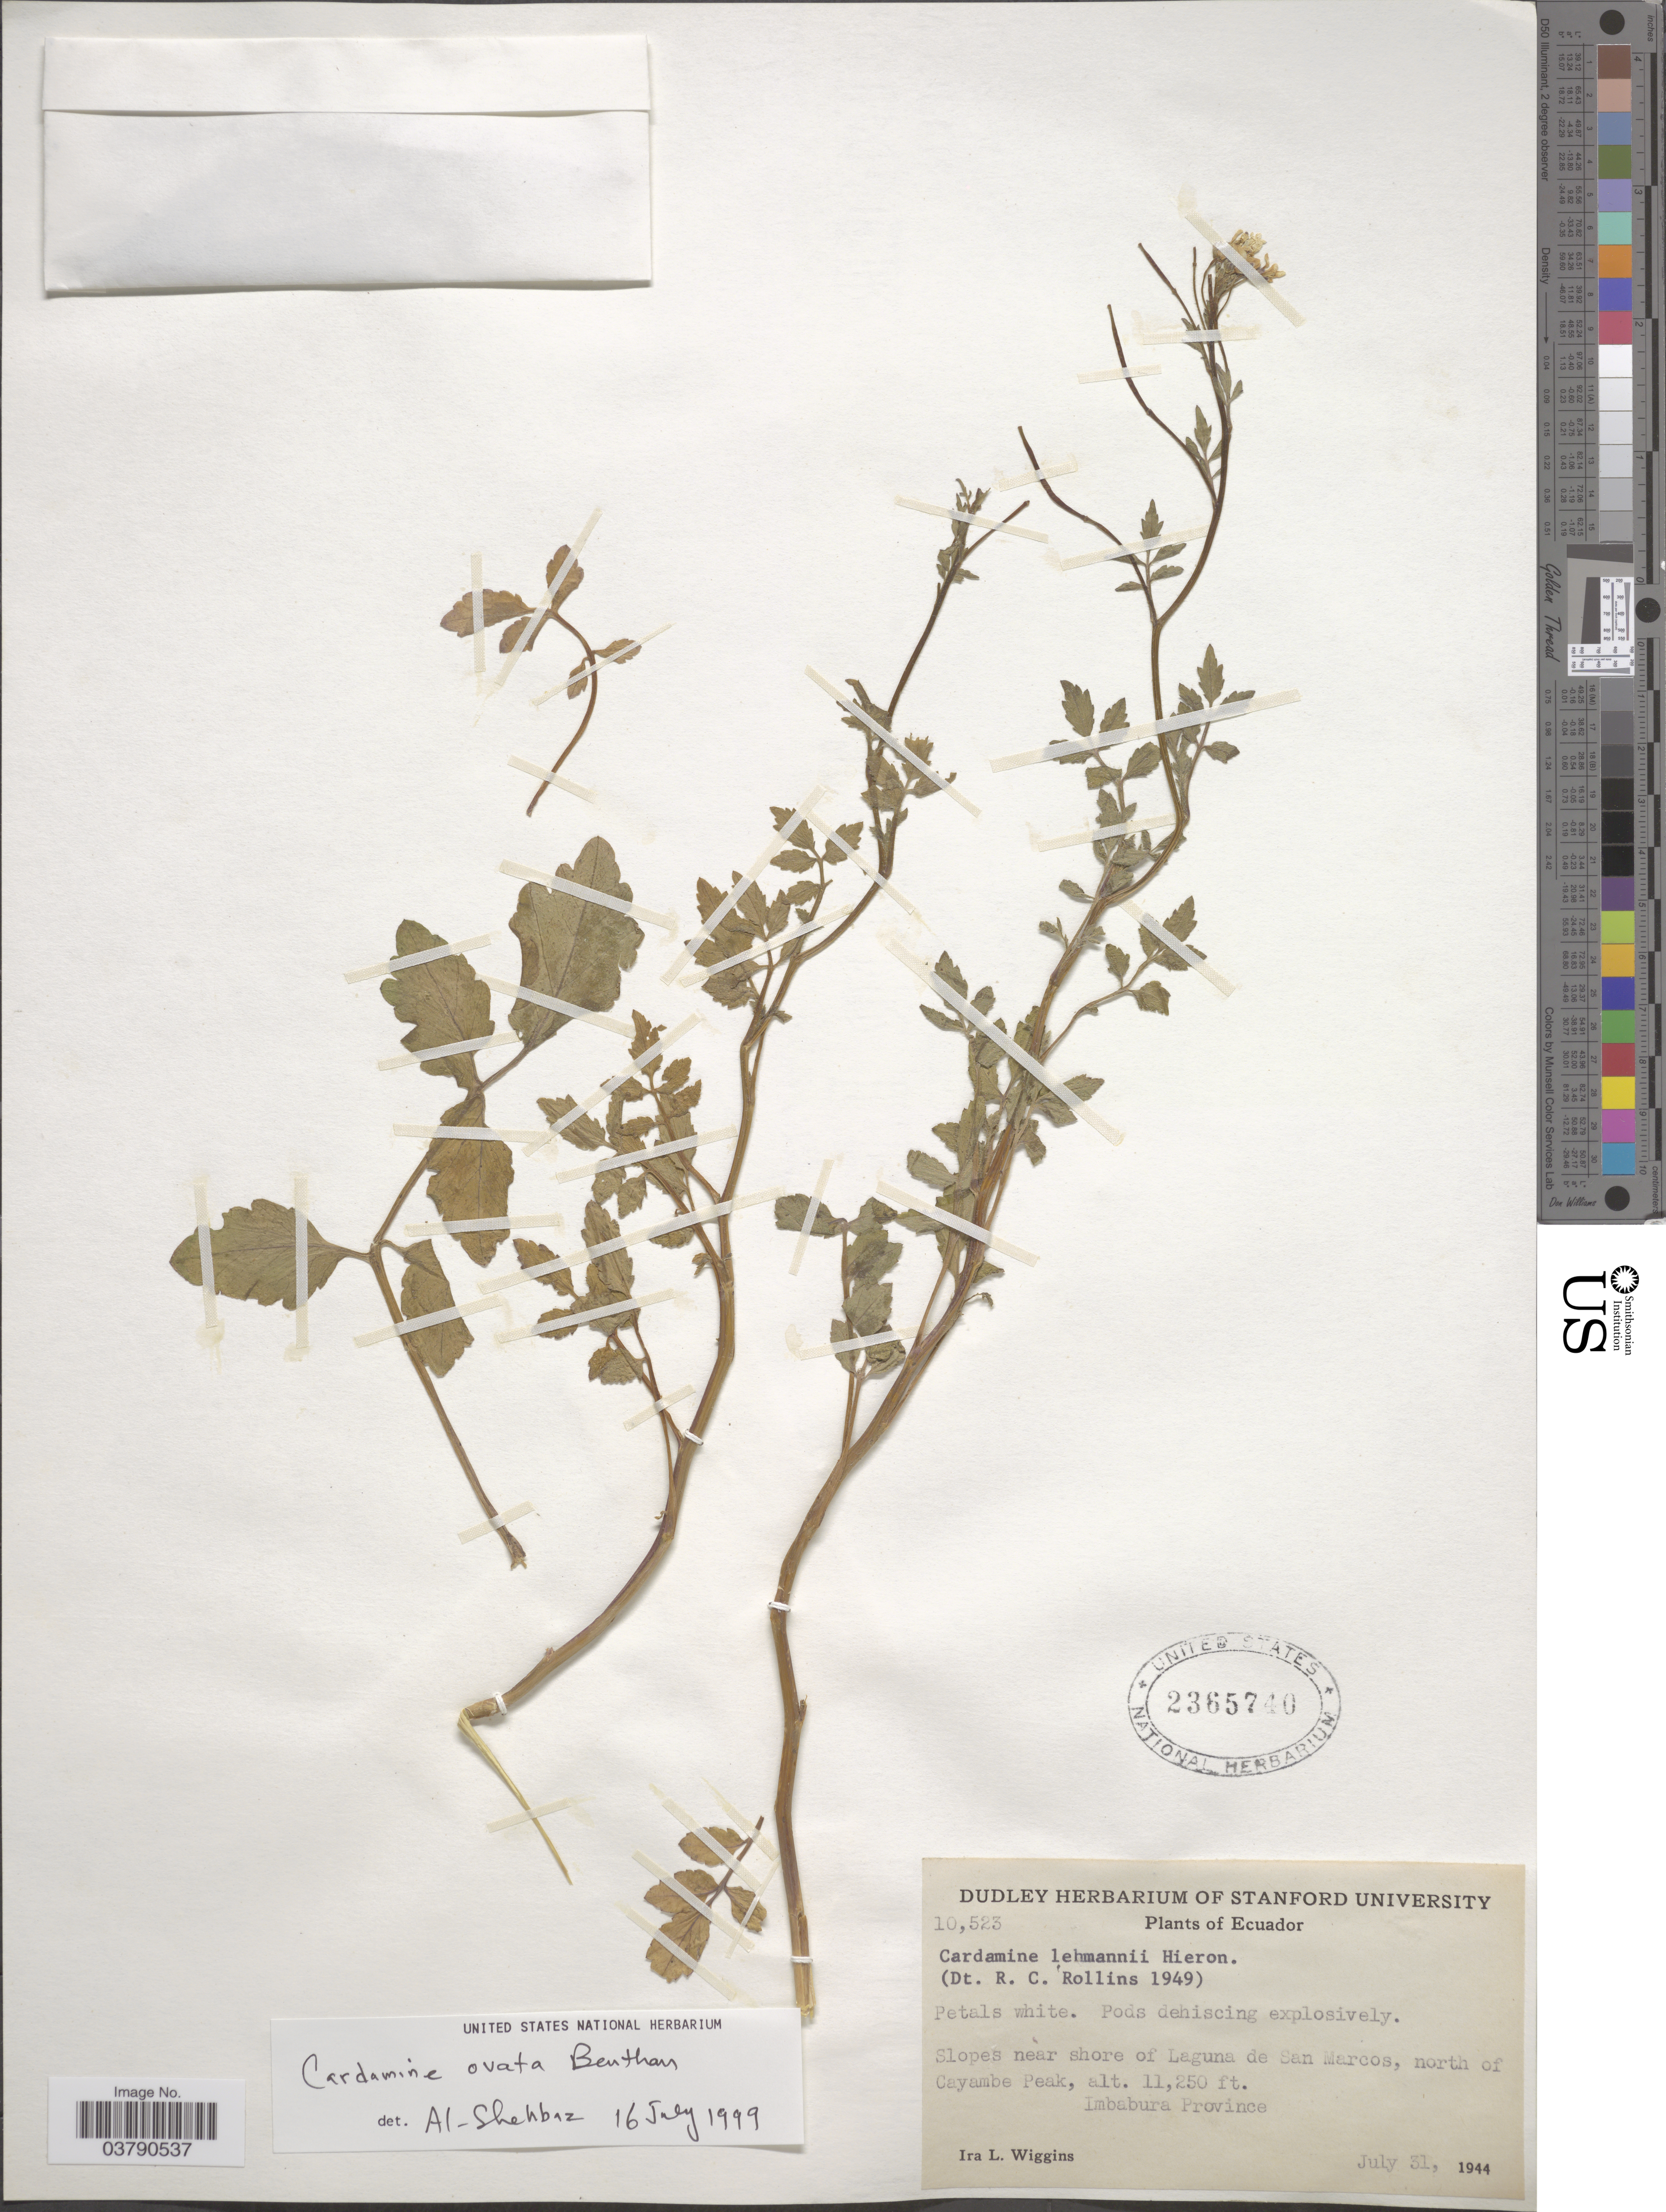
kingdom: Plantae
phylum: Tracheophyta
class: Magnoliopsida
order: Brassicales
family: Brassicaceae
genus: Cardamine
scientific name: Cardamine ovata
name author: Benth.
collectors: I. L. Wiggins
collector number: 10523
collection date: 1944-07-31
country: Ecuador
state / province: Imbabura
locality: Slopes near shore of Laguna de San Marcos, north of Cayambe Peak.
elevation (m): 3429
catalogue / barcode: US 2365740